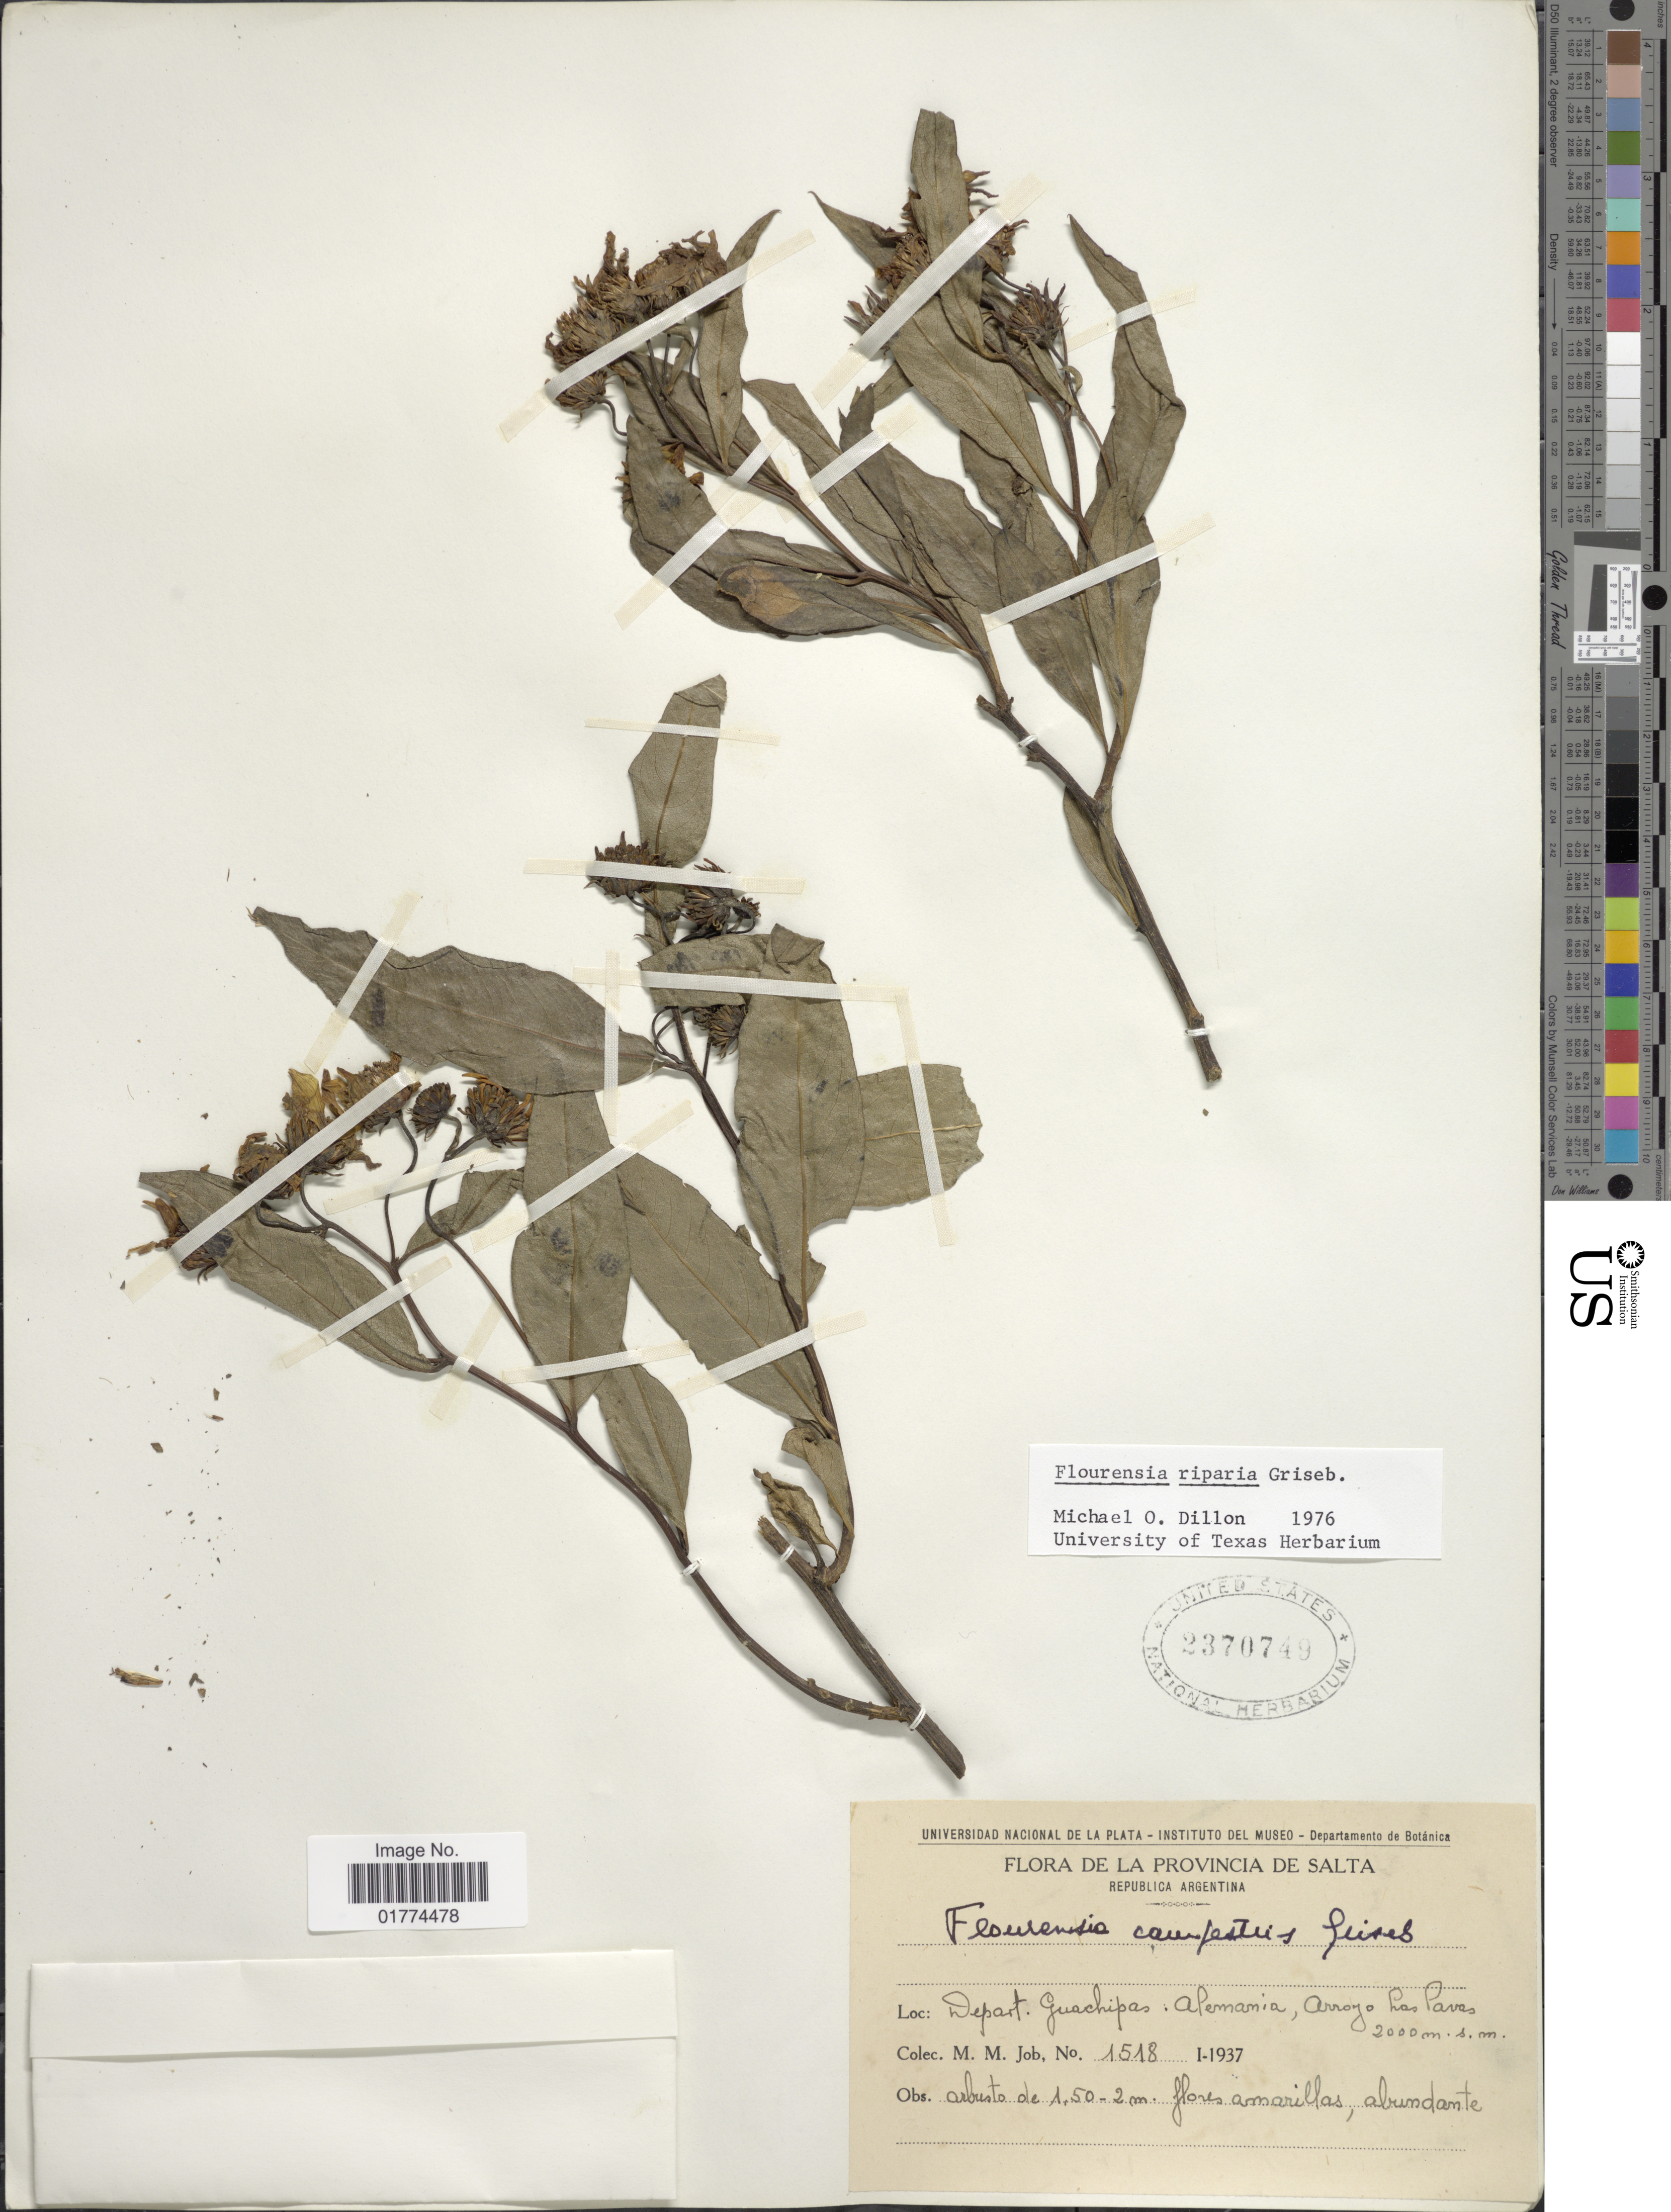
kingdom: Plantae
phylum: Tracheophyta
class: Magnoliopsida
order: Asterales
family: Asteraceae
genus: Flourensia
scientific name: Flourensia riparia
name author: Griseb.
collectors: M. Job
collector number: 1518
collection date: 1937-01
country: Argentina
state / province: Salta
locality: Depart. Guachipas. Alemamia, Arroyo Las Pavas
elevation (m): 2000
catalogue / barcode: US 2370749